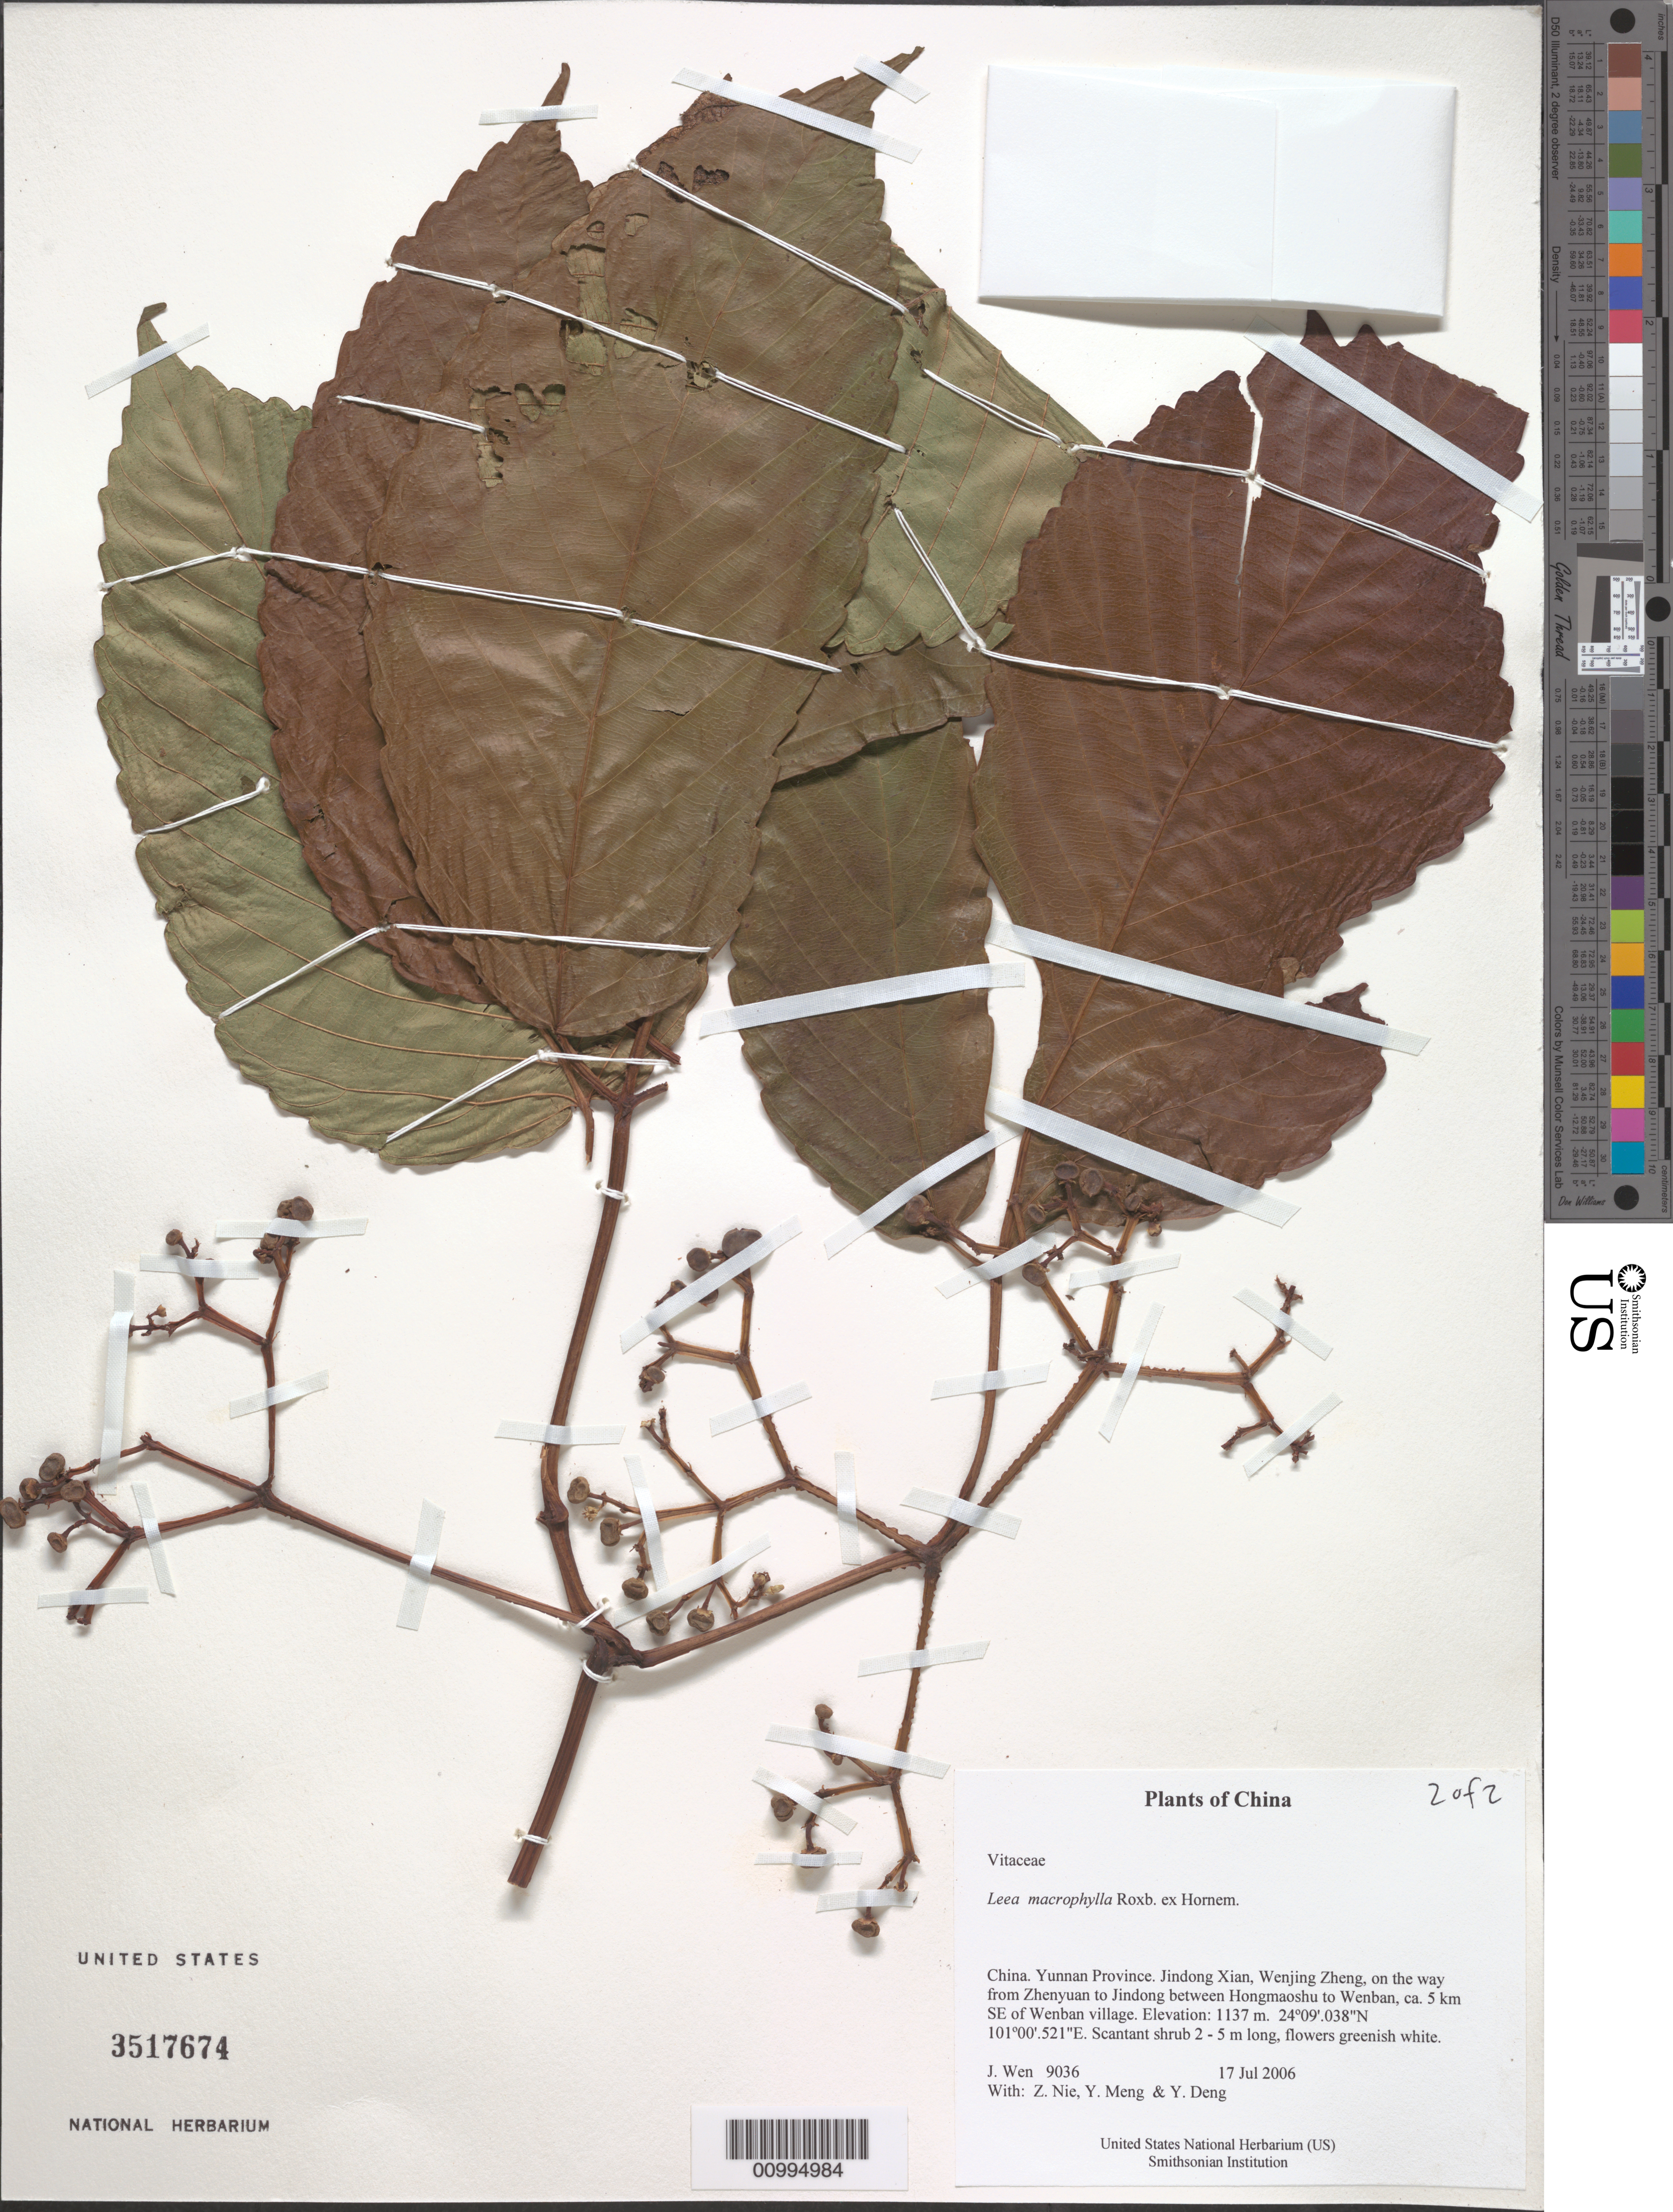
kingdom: Plantae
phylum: Tracheophyta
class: Magnoliopsida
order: Vitales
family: Vitaceae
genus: Leea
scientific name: Leea macrophylla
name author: Roxb. ex Hornem.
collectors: J. Wen, Z. Nie, Y. Meng & Y. Deng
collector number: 9036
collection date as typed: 17 Jul 2006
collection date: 2006-07-17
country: China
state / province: Yunnan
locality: Yunnan Province. Jindong Xian, Wenjing Zheng, on the way from Zhenyuan to Jindong between Hongmaoshu to Wenban, ca. 5 km SE of Wenban village.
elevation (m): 1137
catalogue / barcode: US 3517674